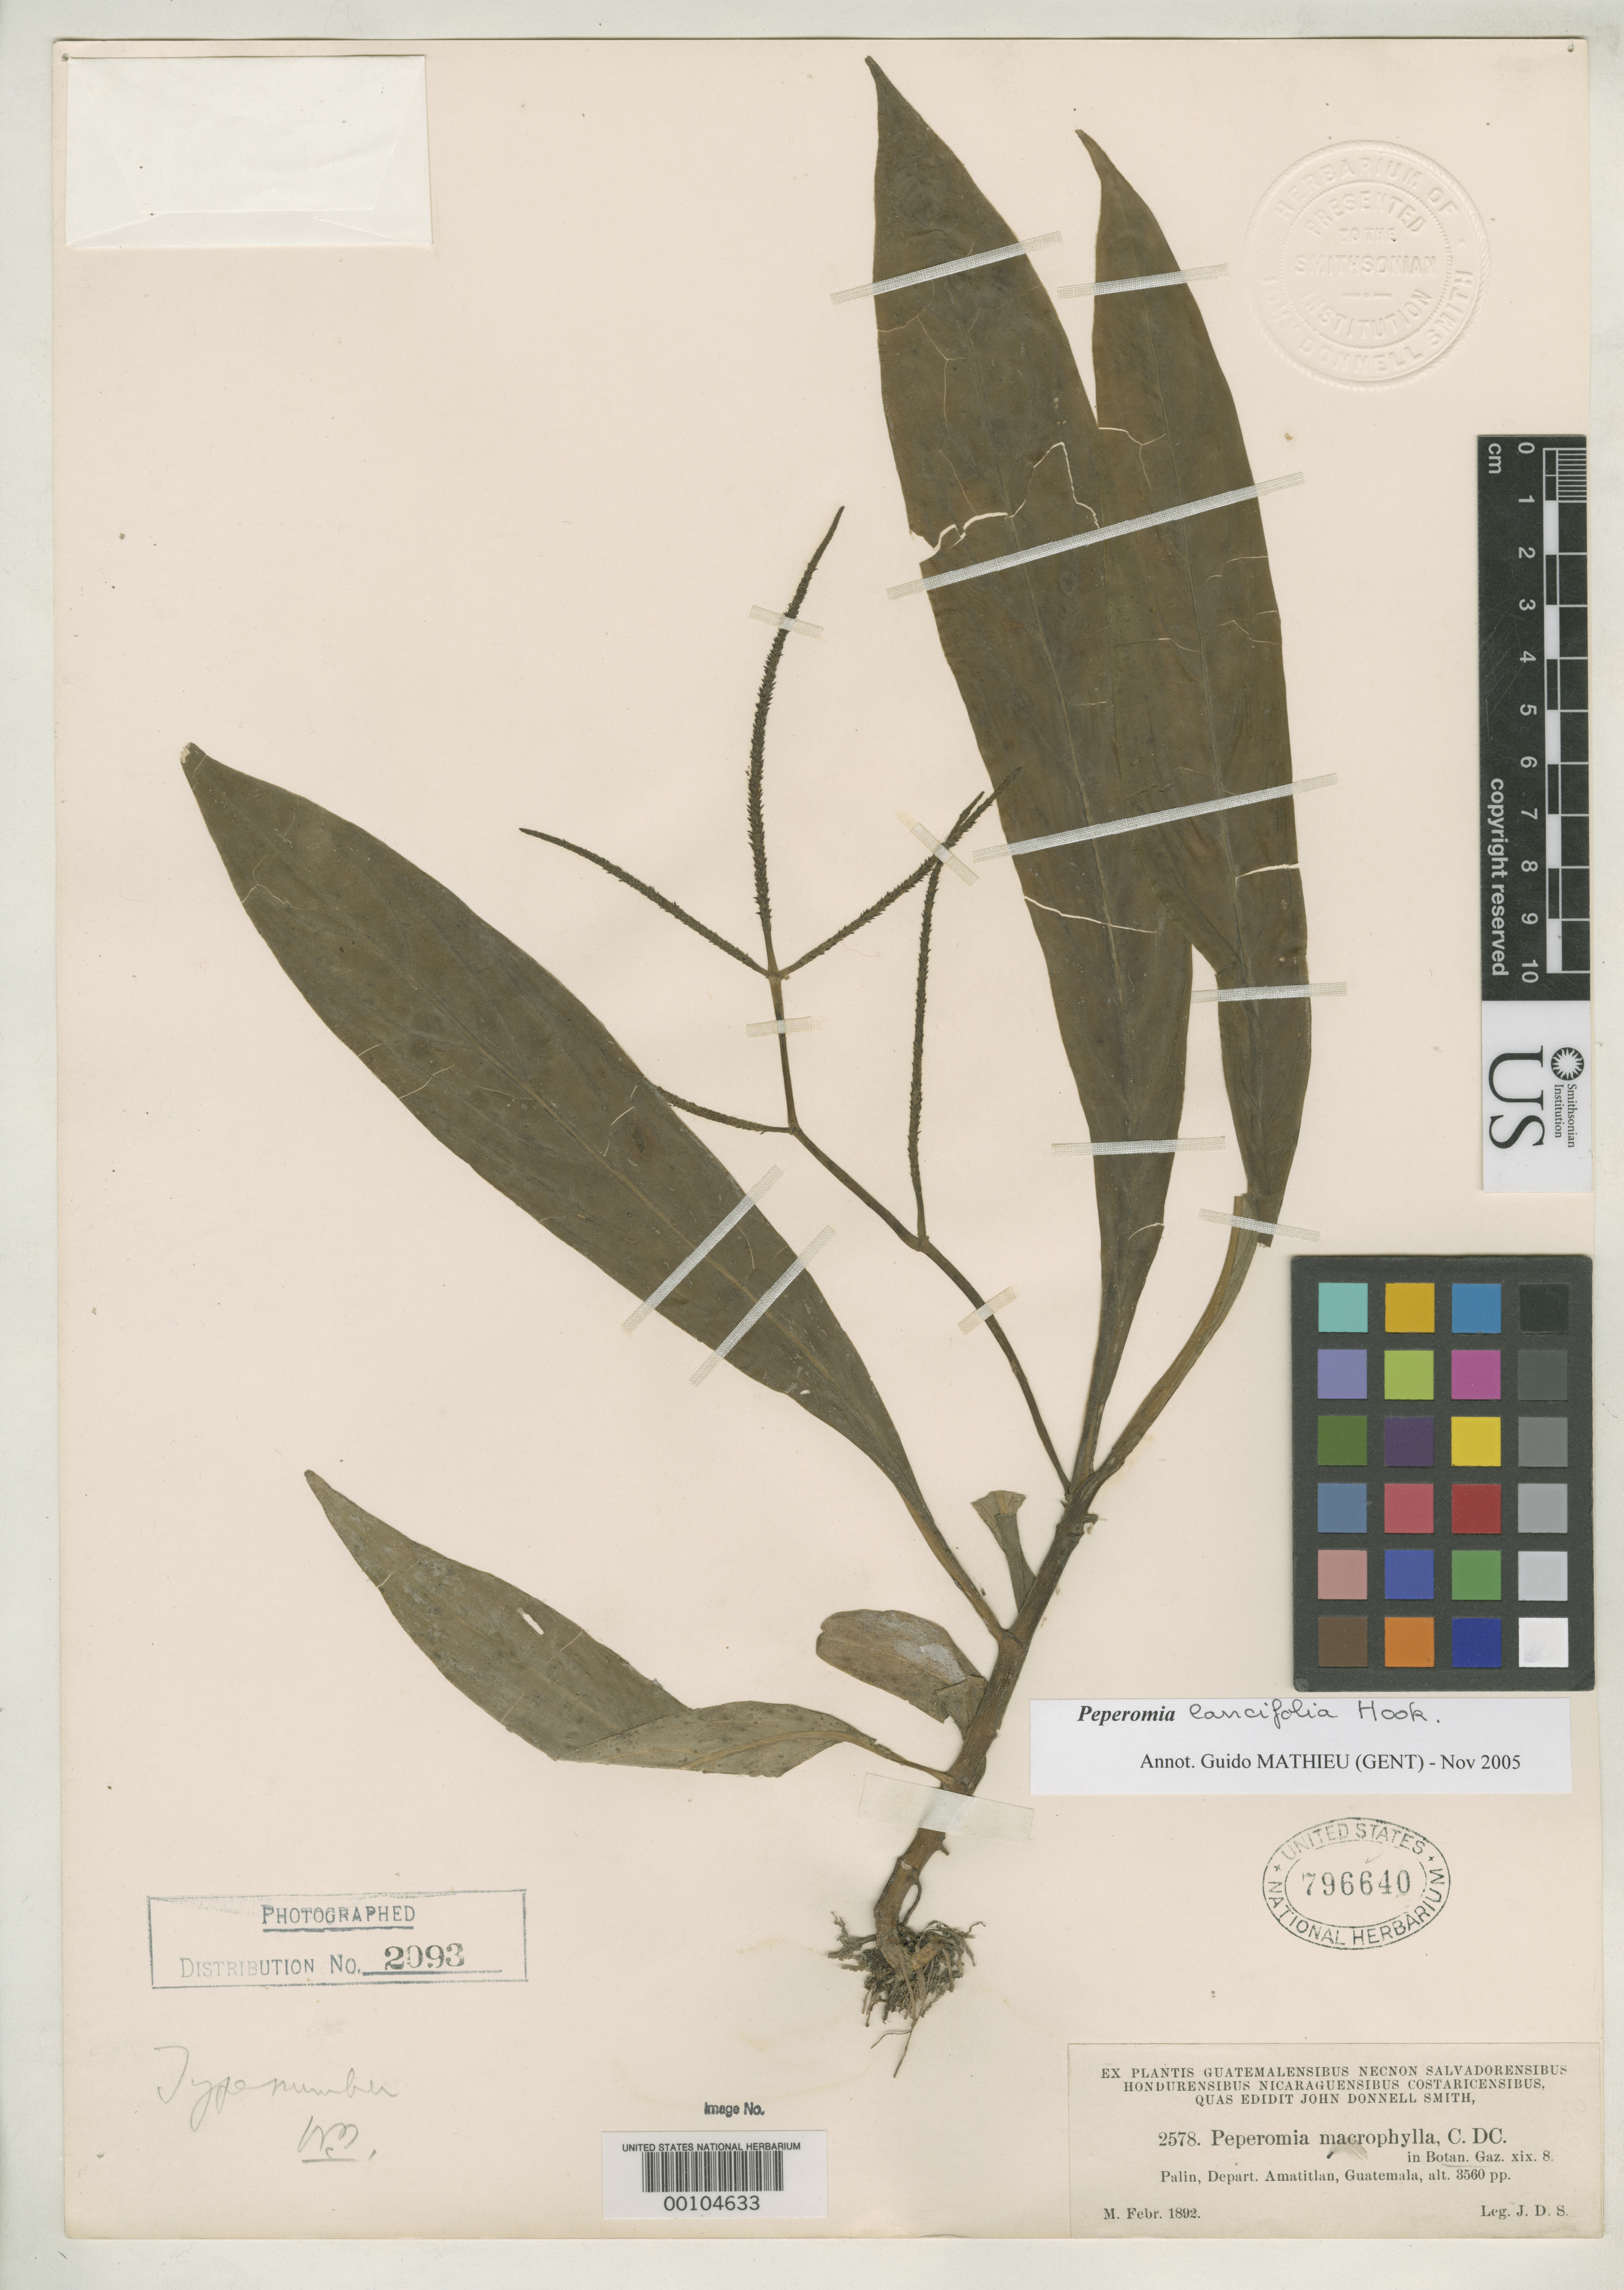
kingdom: Plantae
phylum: Tracheophyta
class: Magnoliopsida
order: Piperales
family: Piperaceae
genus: Peperomia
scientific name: Peperomia macrophylla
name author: C. DC.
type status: Isosyntype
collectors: J. Donnell Smith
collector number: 2578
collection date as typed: Feb 1892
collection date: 1892-02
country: Guatemala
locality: Amatitlán, Barranca de Eminencia.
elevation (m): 427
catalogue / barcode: US 796640